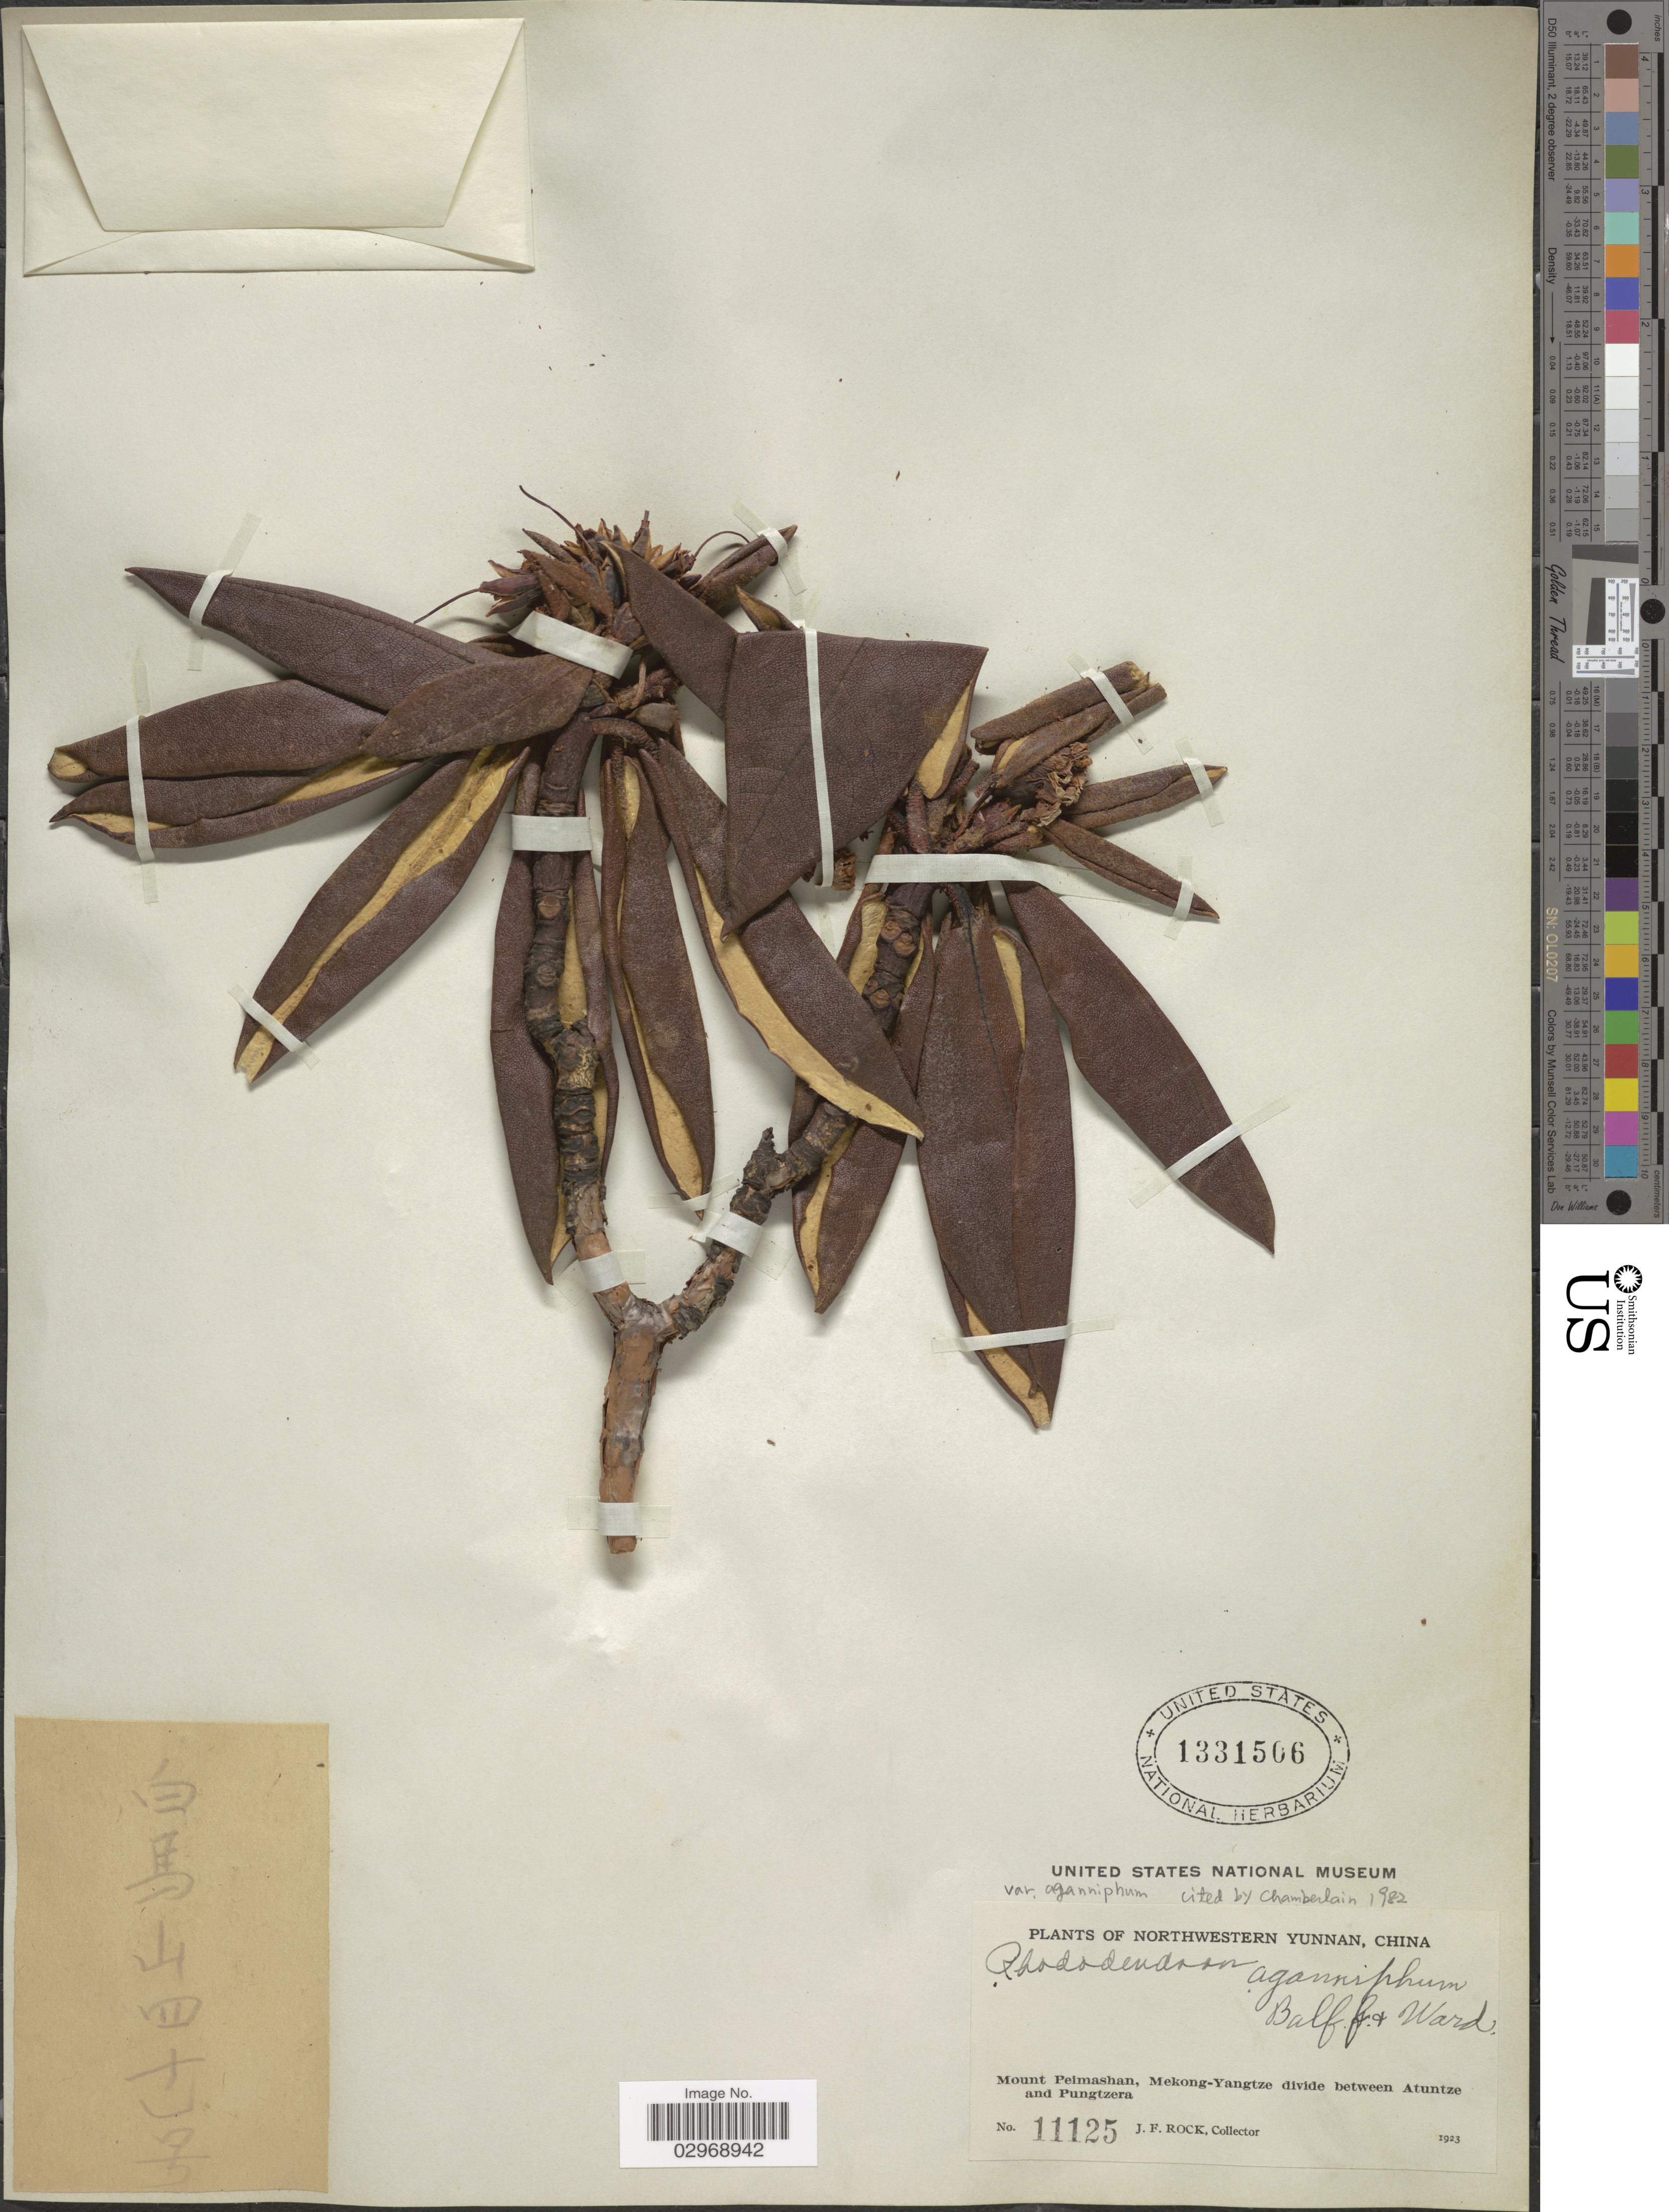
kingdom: Plantae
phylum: Tracheophyta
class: Magnoliopsida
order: Ericales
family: Ericaceae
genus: Rhododendron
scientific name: Rhododendron aganniphum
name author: Balf. f. & Kingdon-Ward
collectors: J. Rock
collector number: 11125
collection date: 1923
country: China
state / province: Yunnan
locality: Northwestern Yunnan. Mount Peimashan, Mekong-Yangtze divide between Atuntze and Pungtzera.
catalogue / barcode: US 1331506